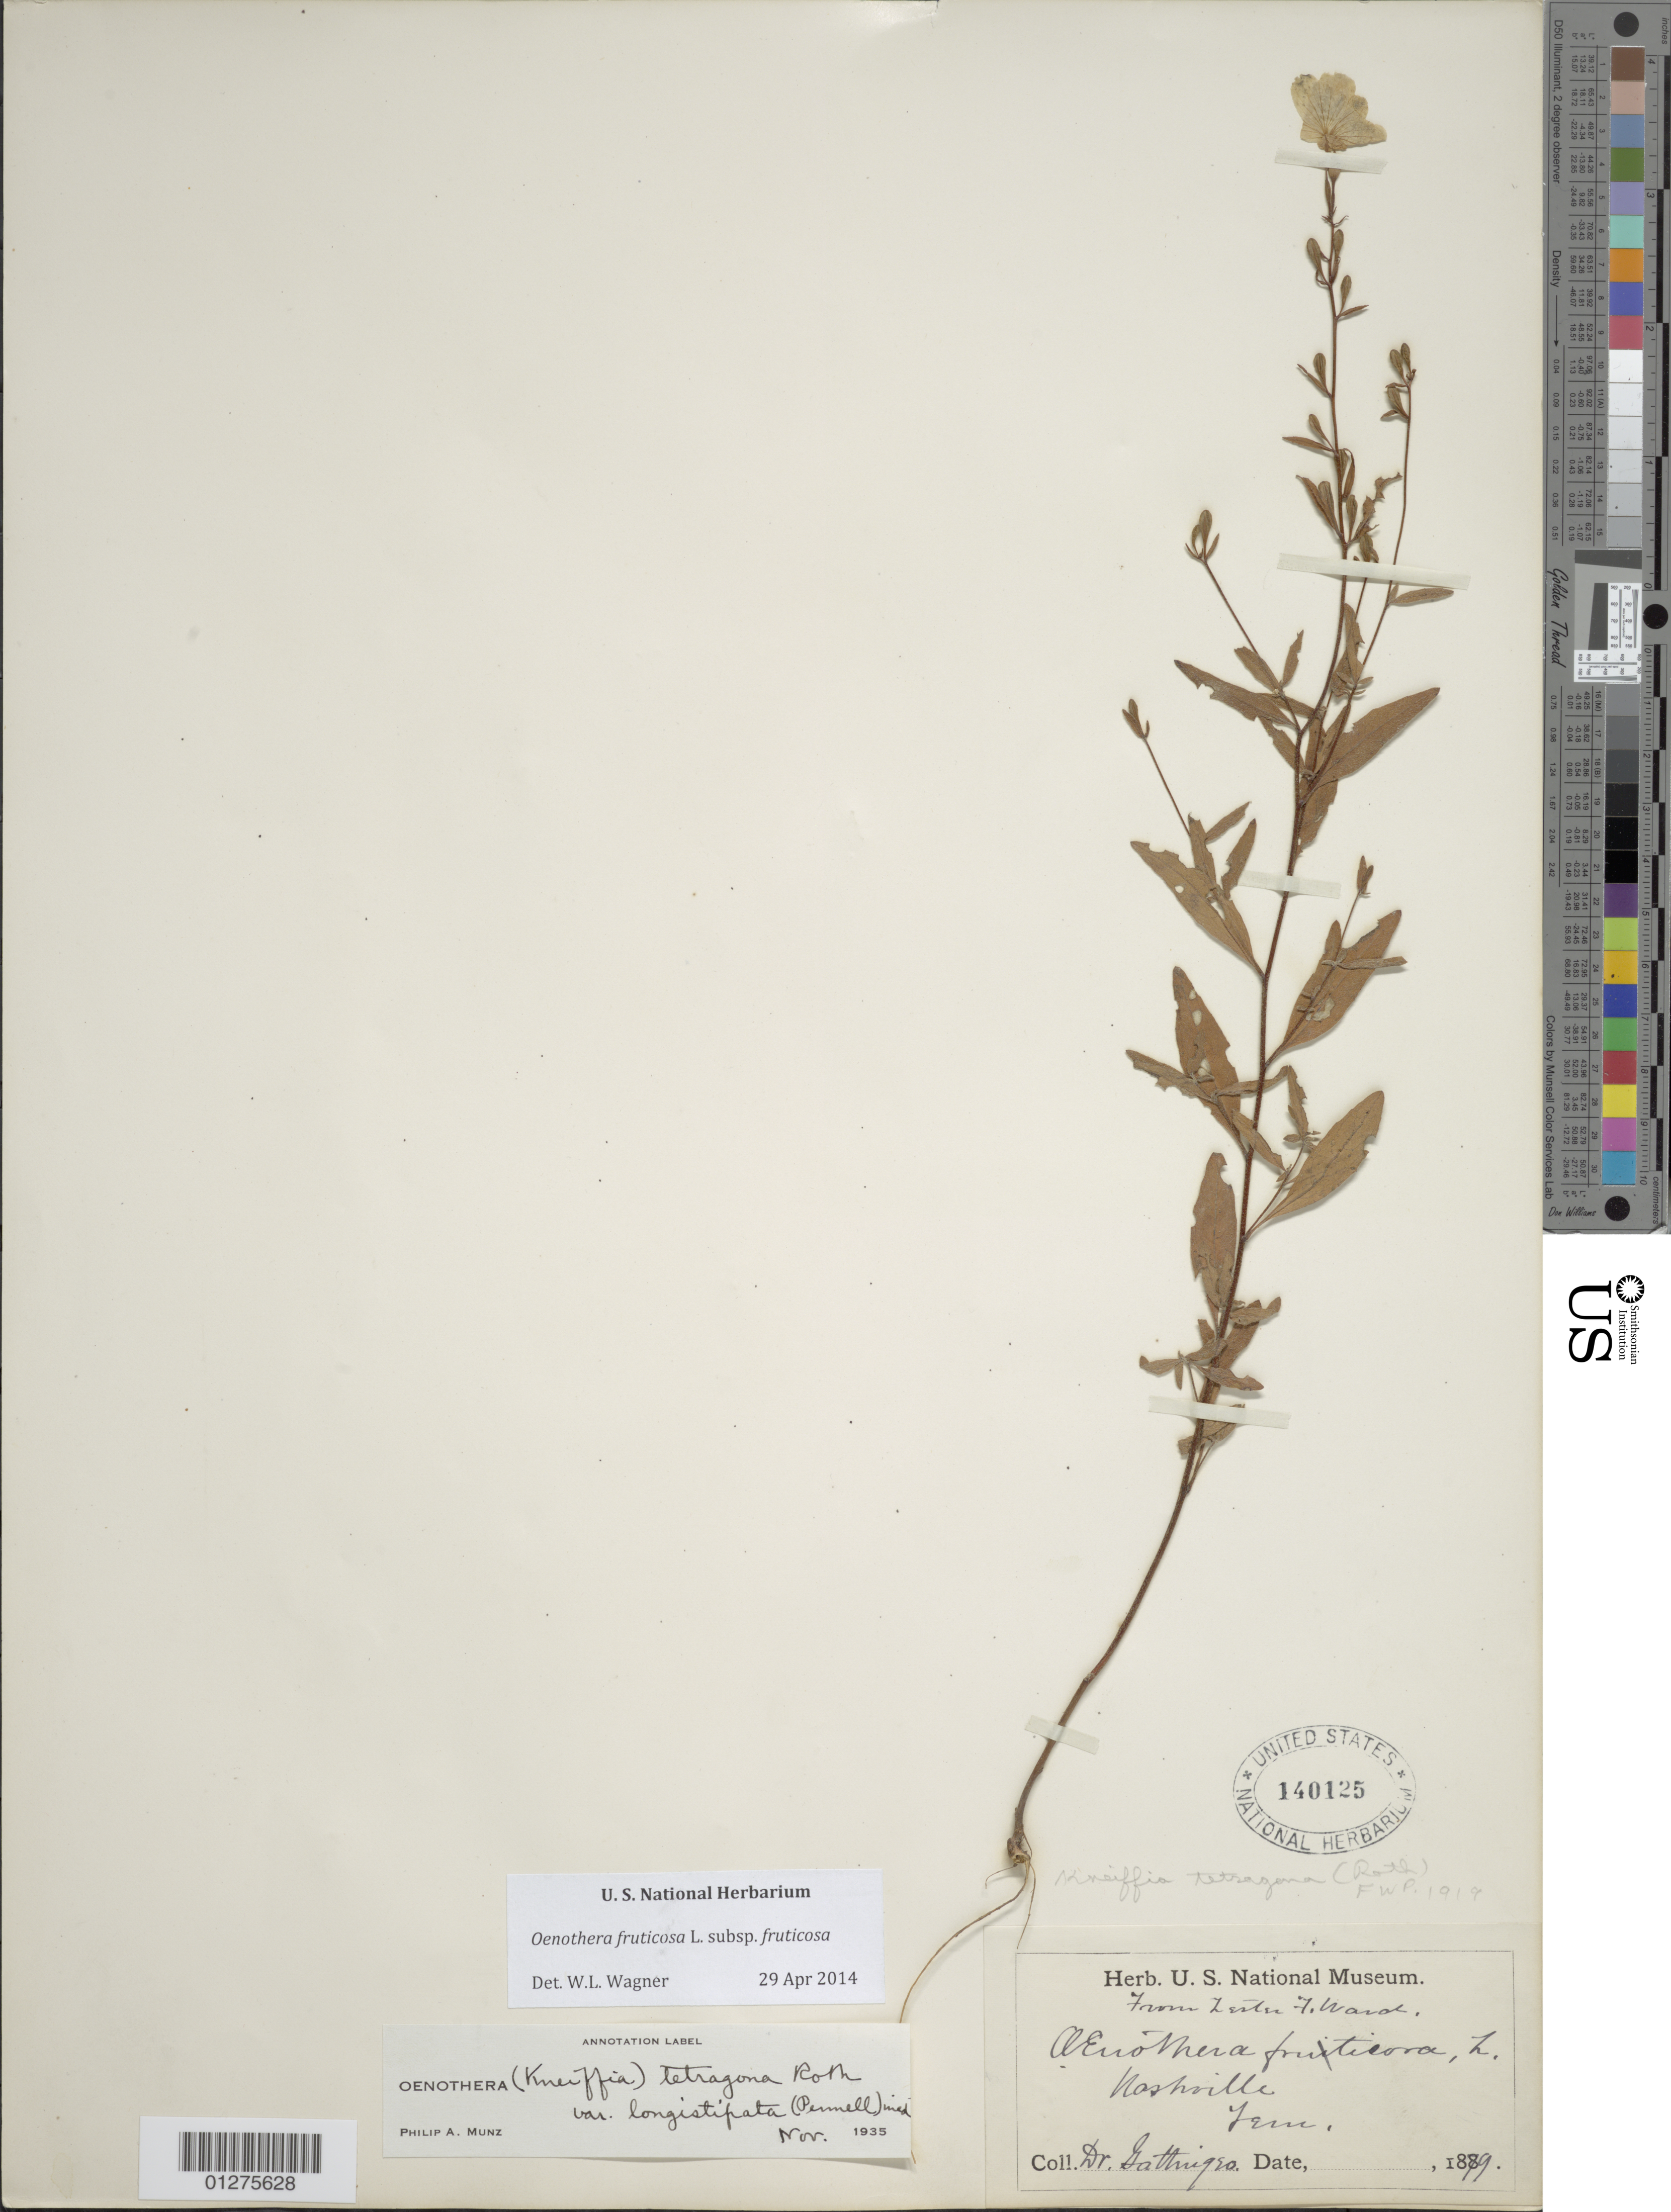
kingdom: Plantae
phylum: Tracheophyta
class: Magnoliopsida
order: Myrtales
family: Onagraceae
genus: Oenothera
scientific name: Oenothera fruticosa subsp. fruticosa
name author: L.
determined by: Wagner, W. L., (BOT), Smithsonian Institution - National Museum of Natural History (UNITED STATES)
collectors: A. Gattinger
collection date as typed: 1879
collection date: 1879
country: United States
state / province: Tennessee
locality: Nashville.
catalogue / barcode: US 140125